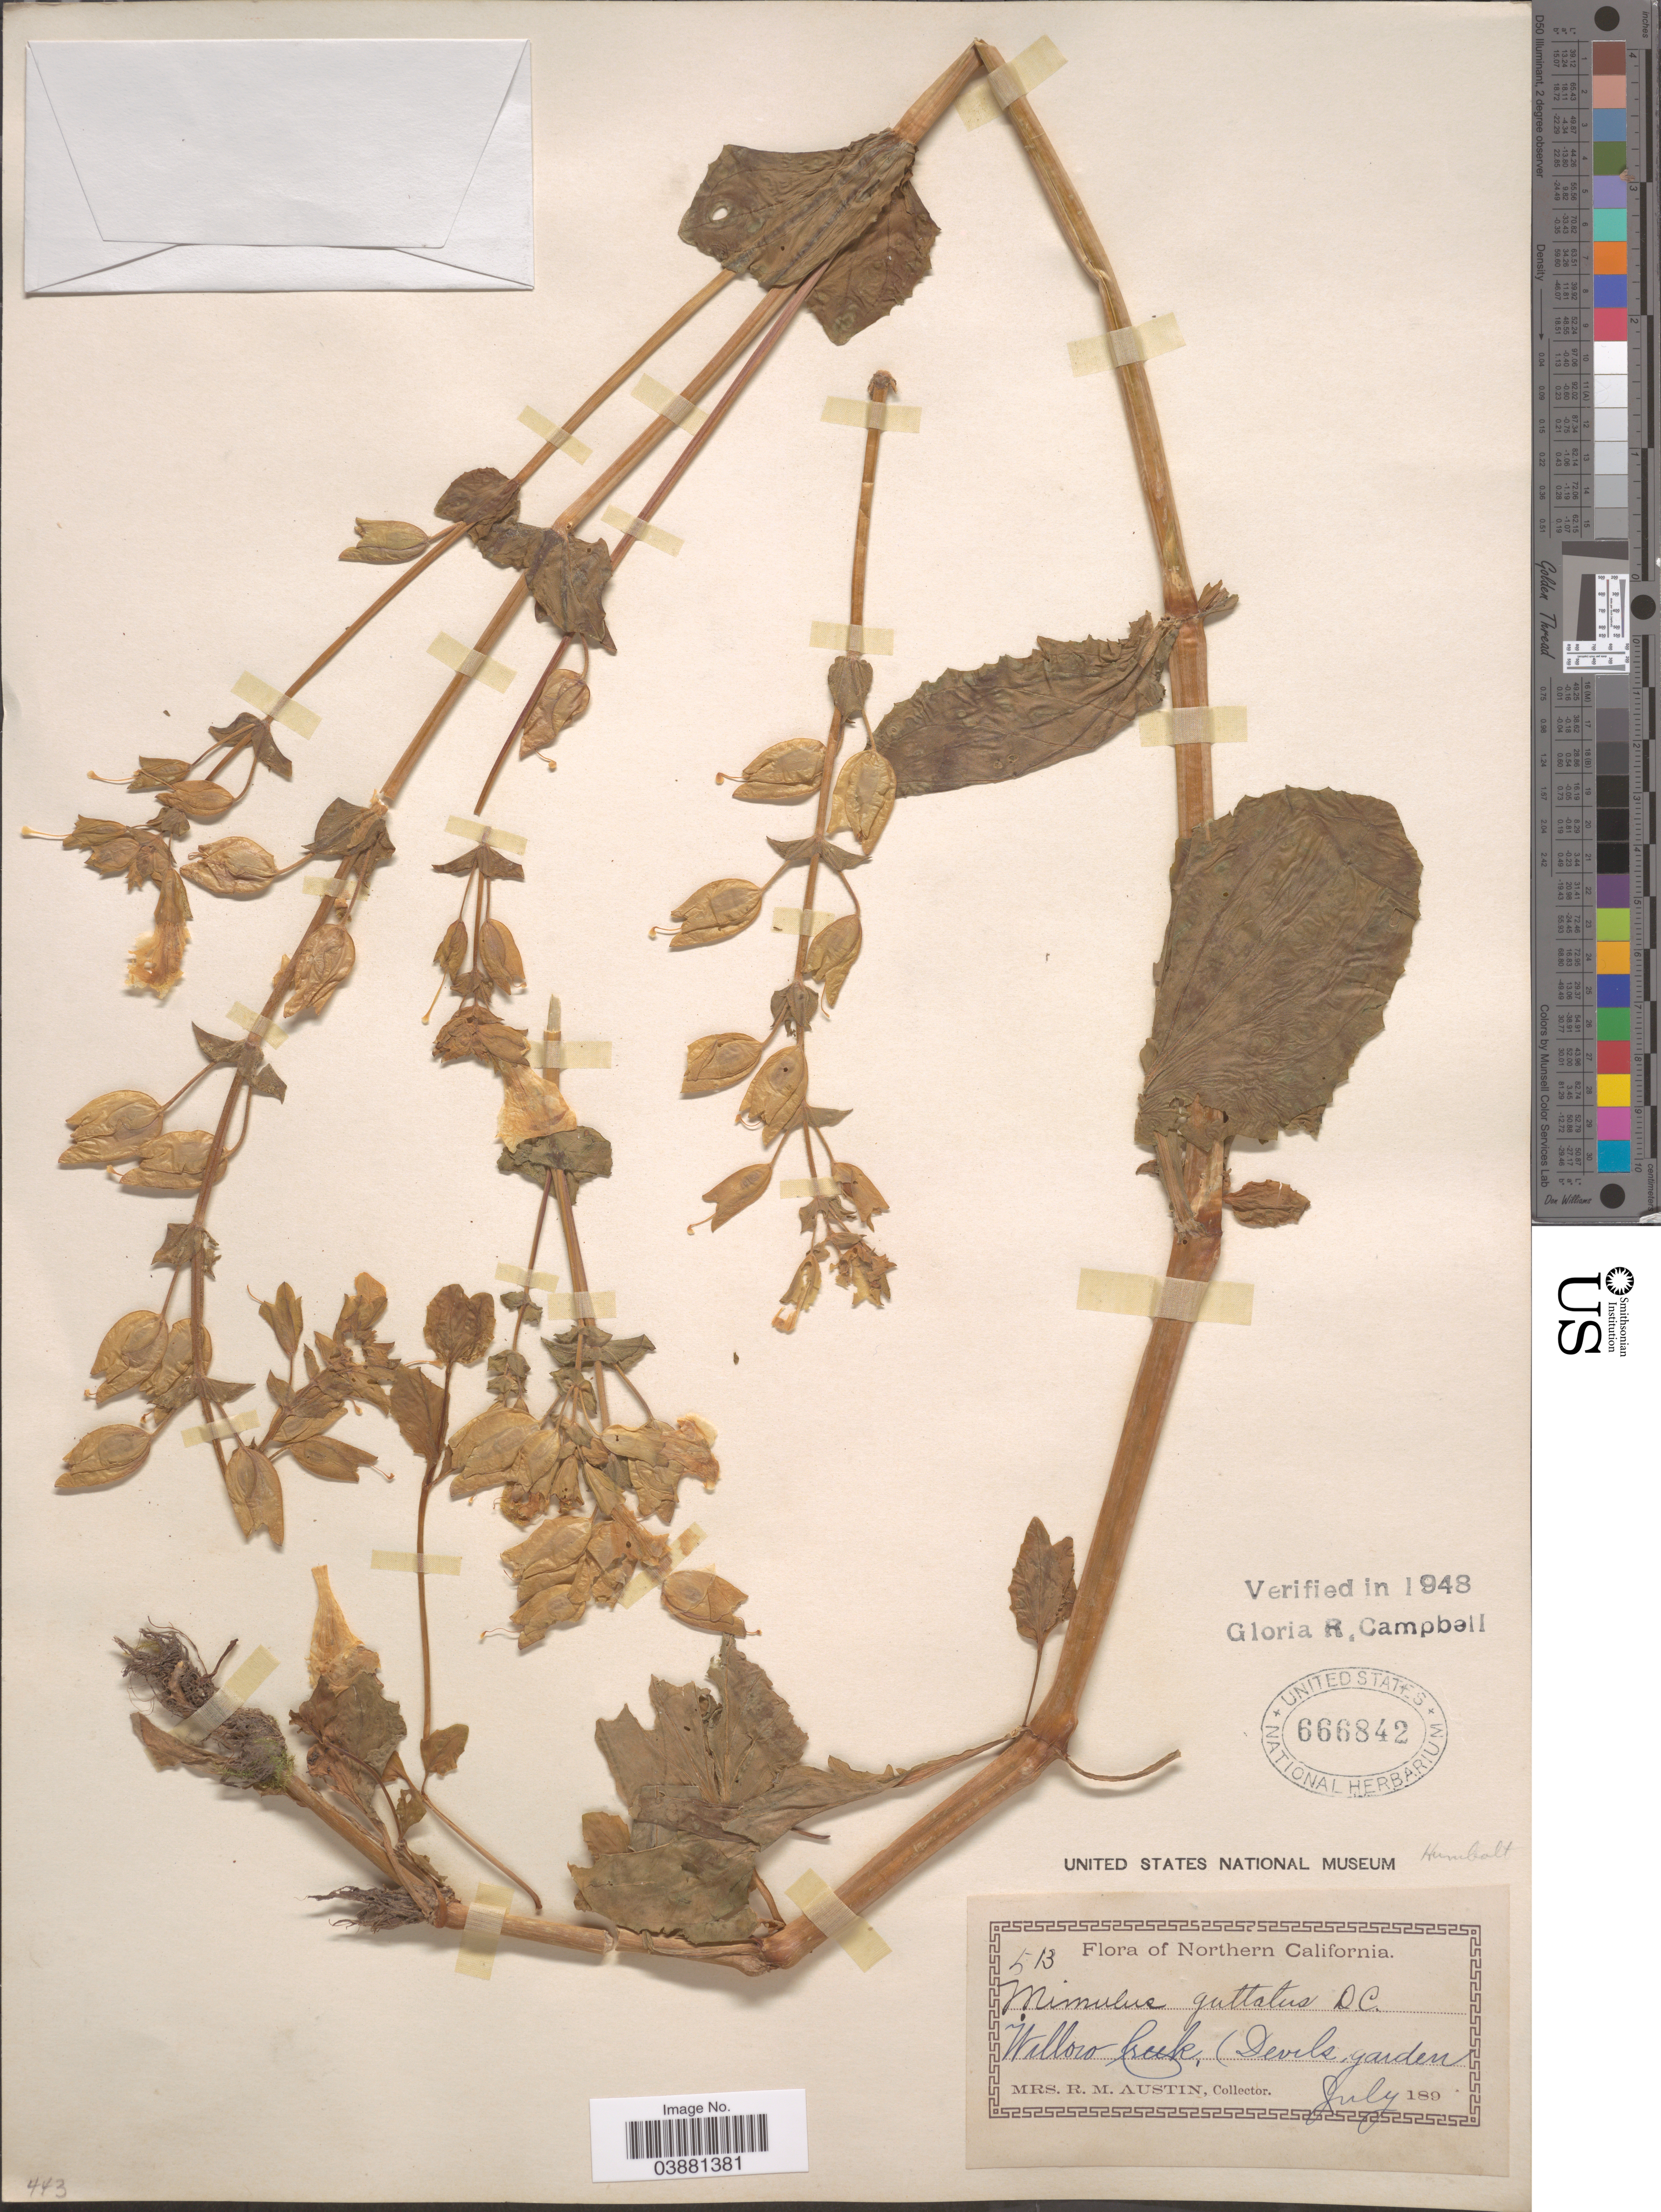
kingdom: Plantae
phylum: Tracheophyta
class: Magnoliopsida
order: Lamiales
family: Phrymaceae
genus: Mimulus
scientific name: Mimulus guttatus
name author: DC.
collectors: R. Austin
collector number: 513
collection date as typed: July 189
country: United States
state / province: California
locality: Northern California. Willow Creek, (Devils garden).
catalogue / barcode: US 666842